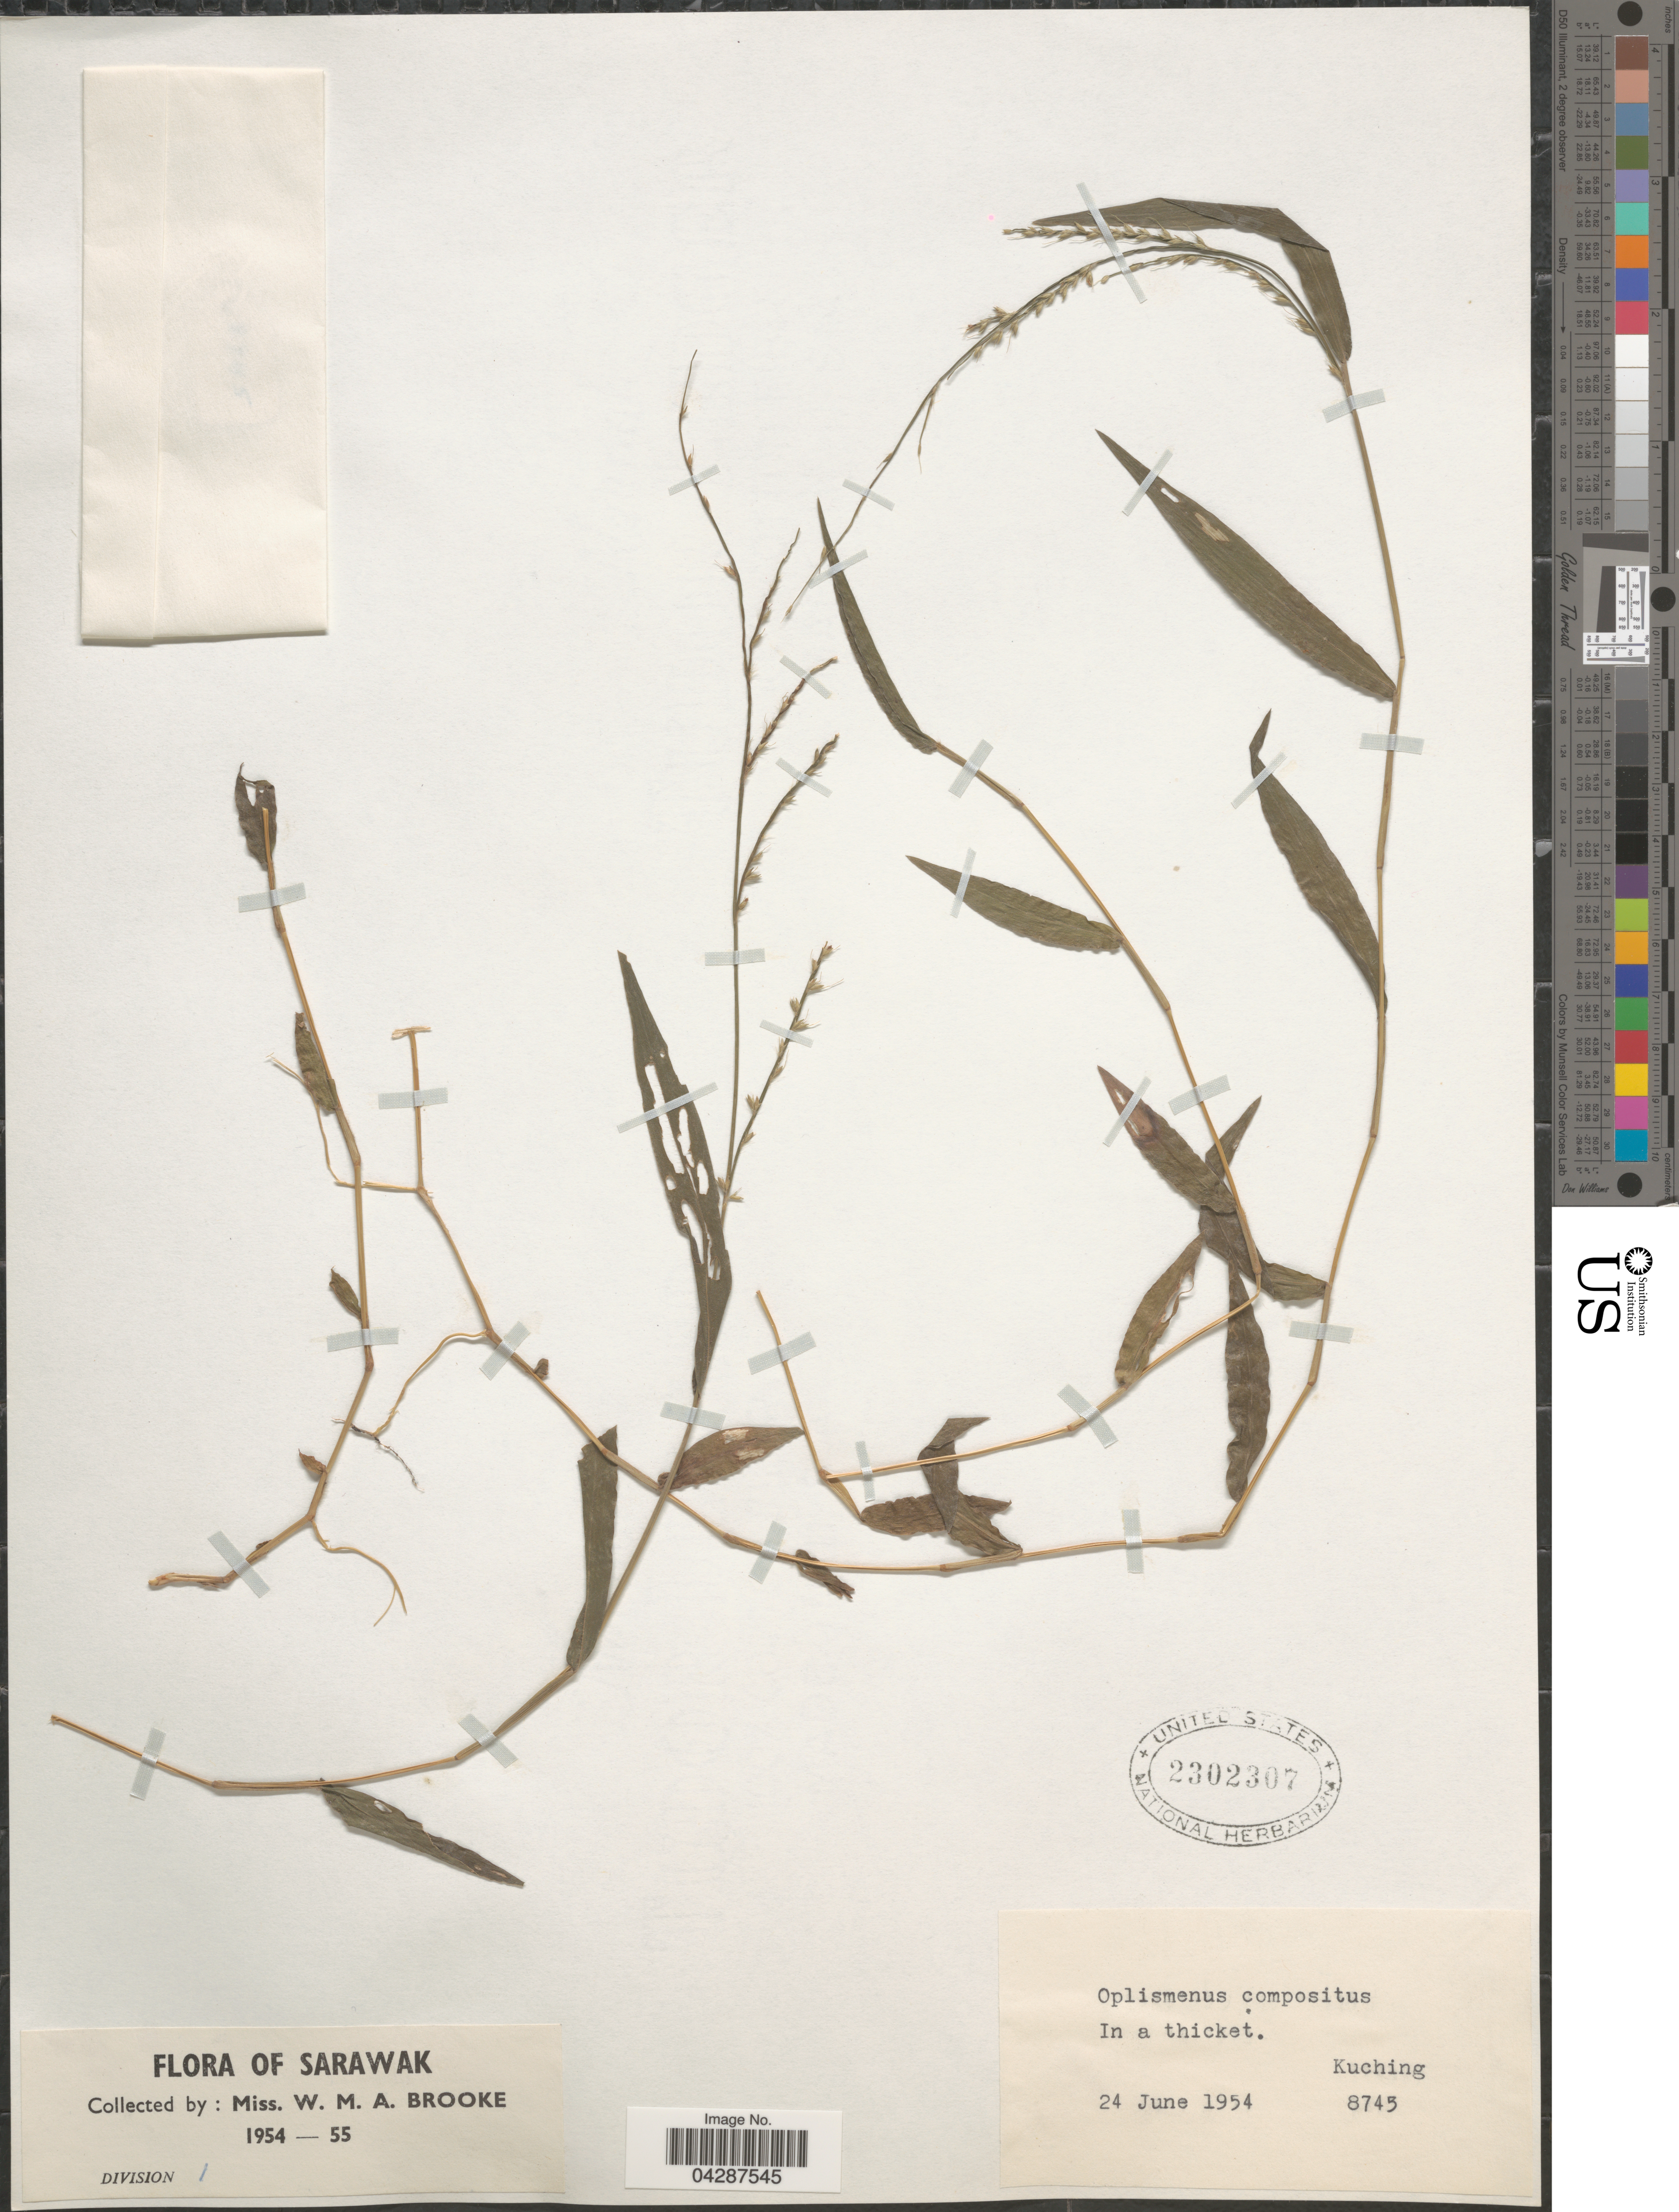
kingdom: Plantae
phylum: Tracheophyta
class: Liliopsida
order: Poales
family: Poaceae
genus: Oplismenus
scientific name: Oplismenus compositus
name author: (L.) P. Beauv.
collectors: W. Brooke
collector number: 8745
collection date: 1954-06-24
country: Malaysia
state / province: Sarawak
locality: Division 1. Kuching.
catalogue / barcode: US 2302307